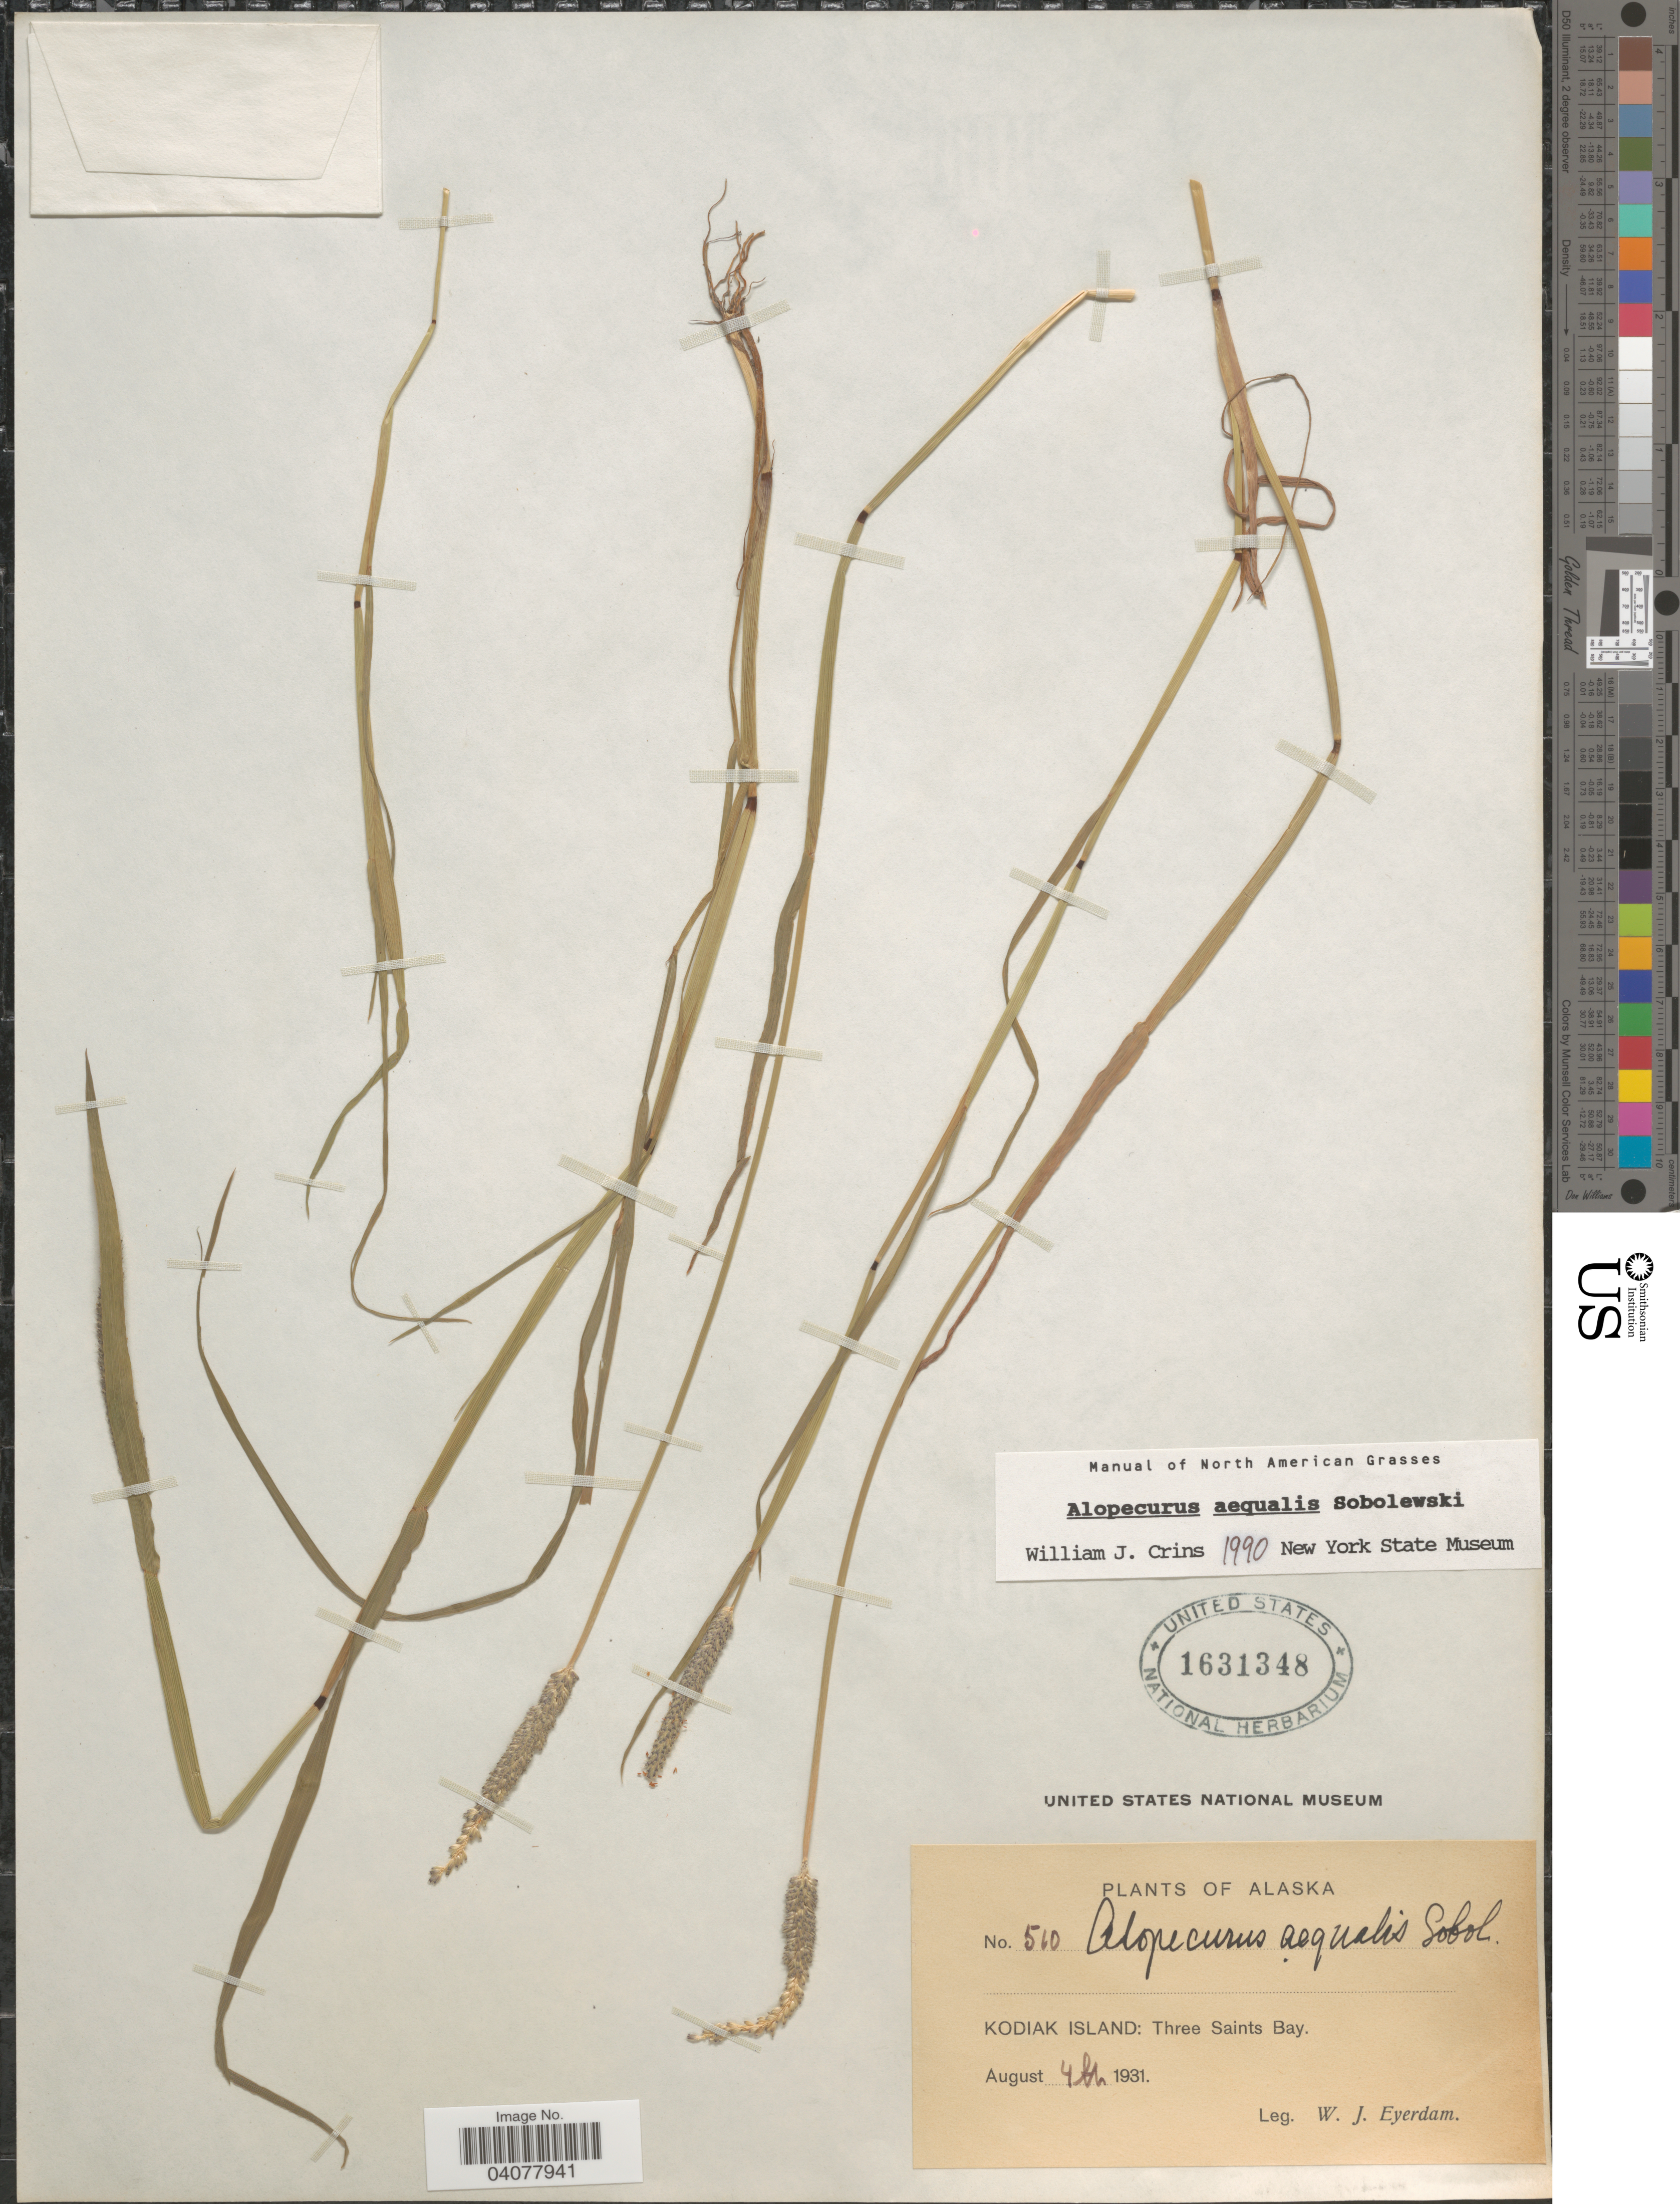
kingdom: Plantae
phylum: Tracheophyta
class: Liliopsida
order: Poales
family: Poaceae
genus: Alopecurus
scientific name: Alopecurus aequalis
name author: Sobol.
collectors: W. J. Eyerdam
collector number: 510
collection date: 1931-08-04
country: United States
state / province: Alaska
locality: Kodiak Island: Three Saints Bay.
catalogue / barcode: US 1631348